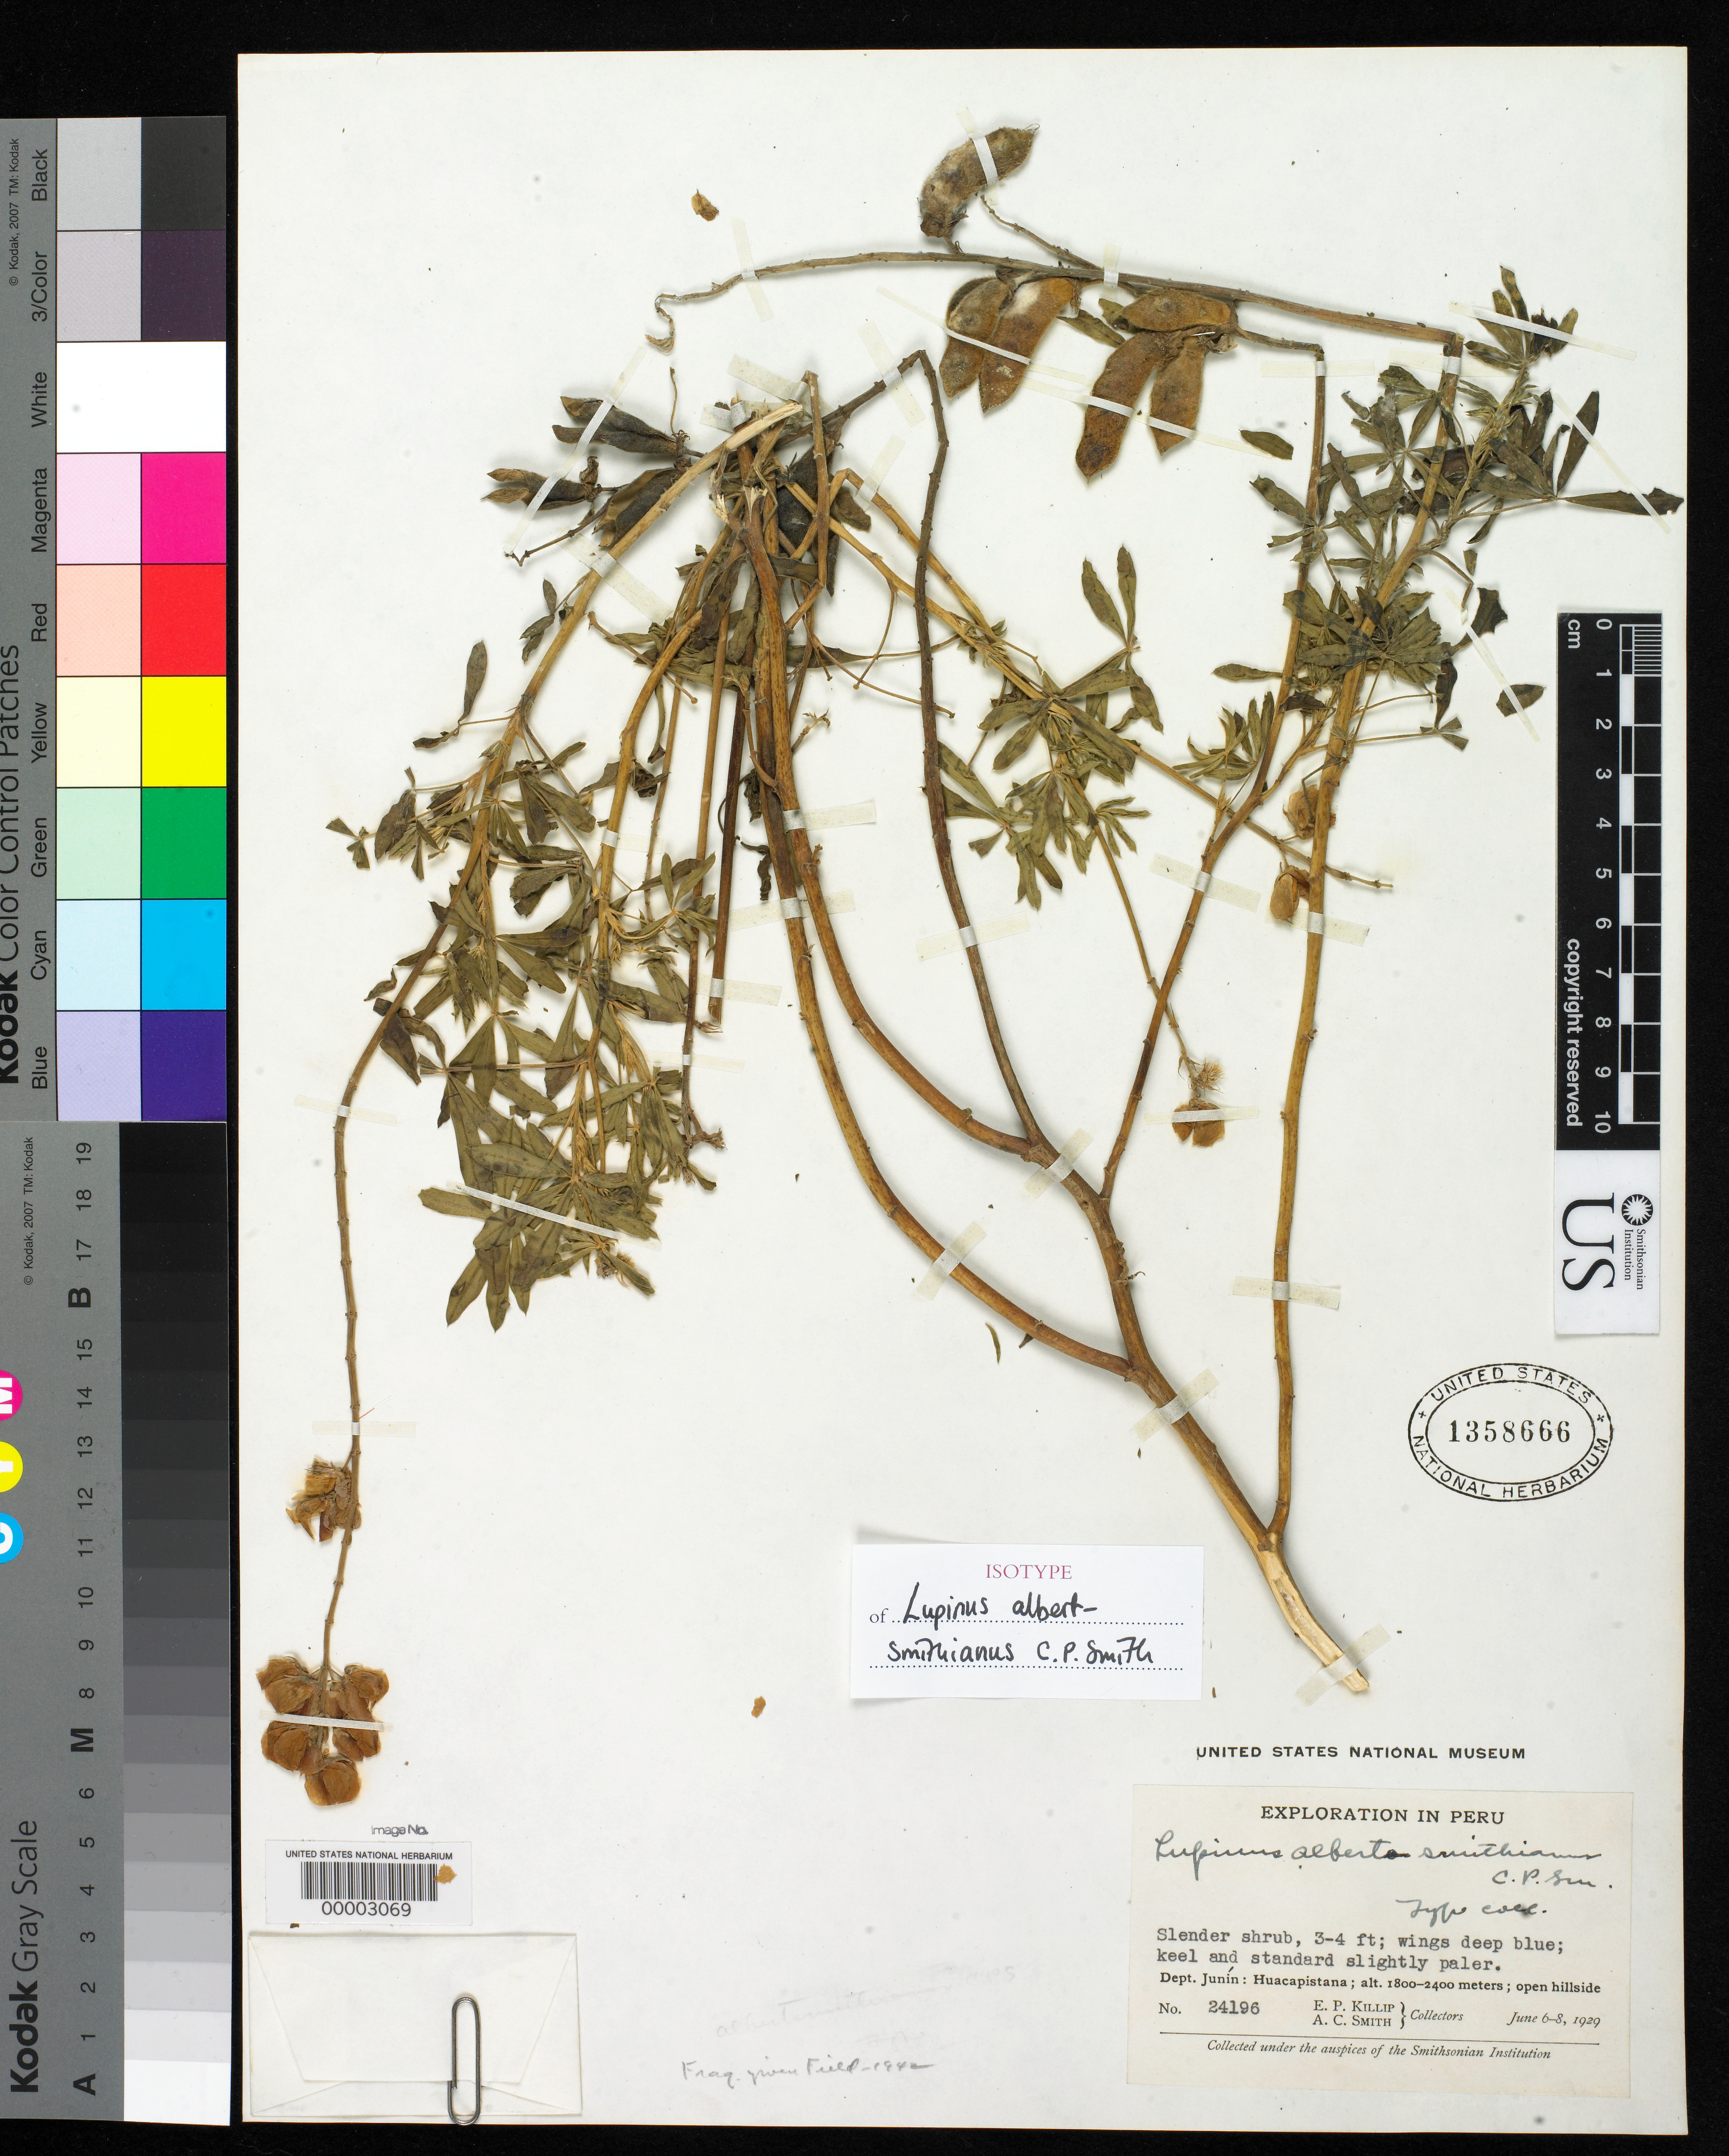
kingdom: Plantae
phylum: Tracheophyta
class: Magnoliopsida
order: Fabales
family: Fabaceae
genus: Lupinus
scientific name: Lupinus albert-smithianus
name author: C.P. Sm.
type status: Isotype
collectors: E. P. Killip & A. C. Smith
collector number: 24196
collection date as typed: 06 Jun 1929 to 08 Jun 1929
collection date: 1929-06-06/1929-06-08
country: Peru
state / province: Junín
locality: Huacapistana.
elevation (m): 1800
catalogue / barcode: US 1358666